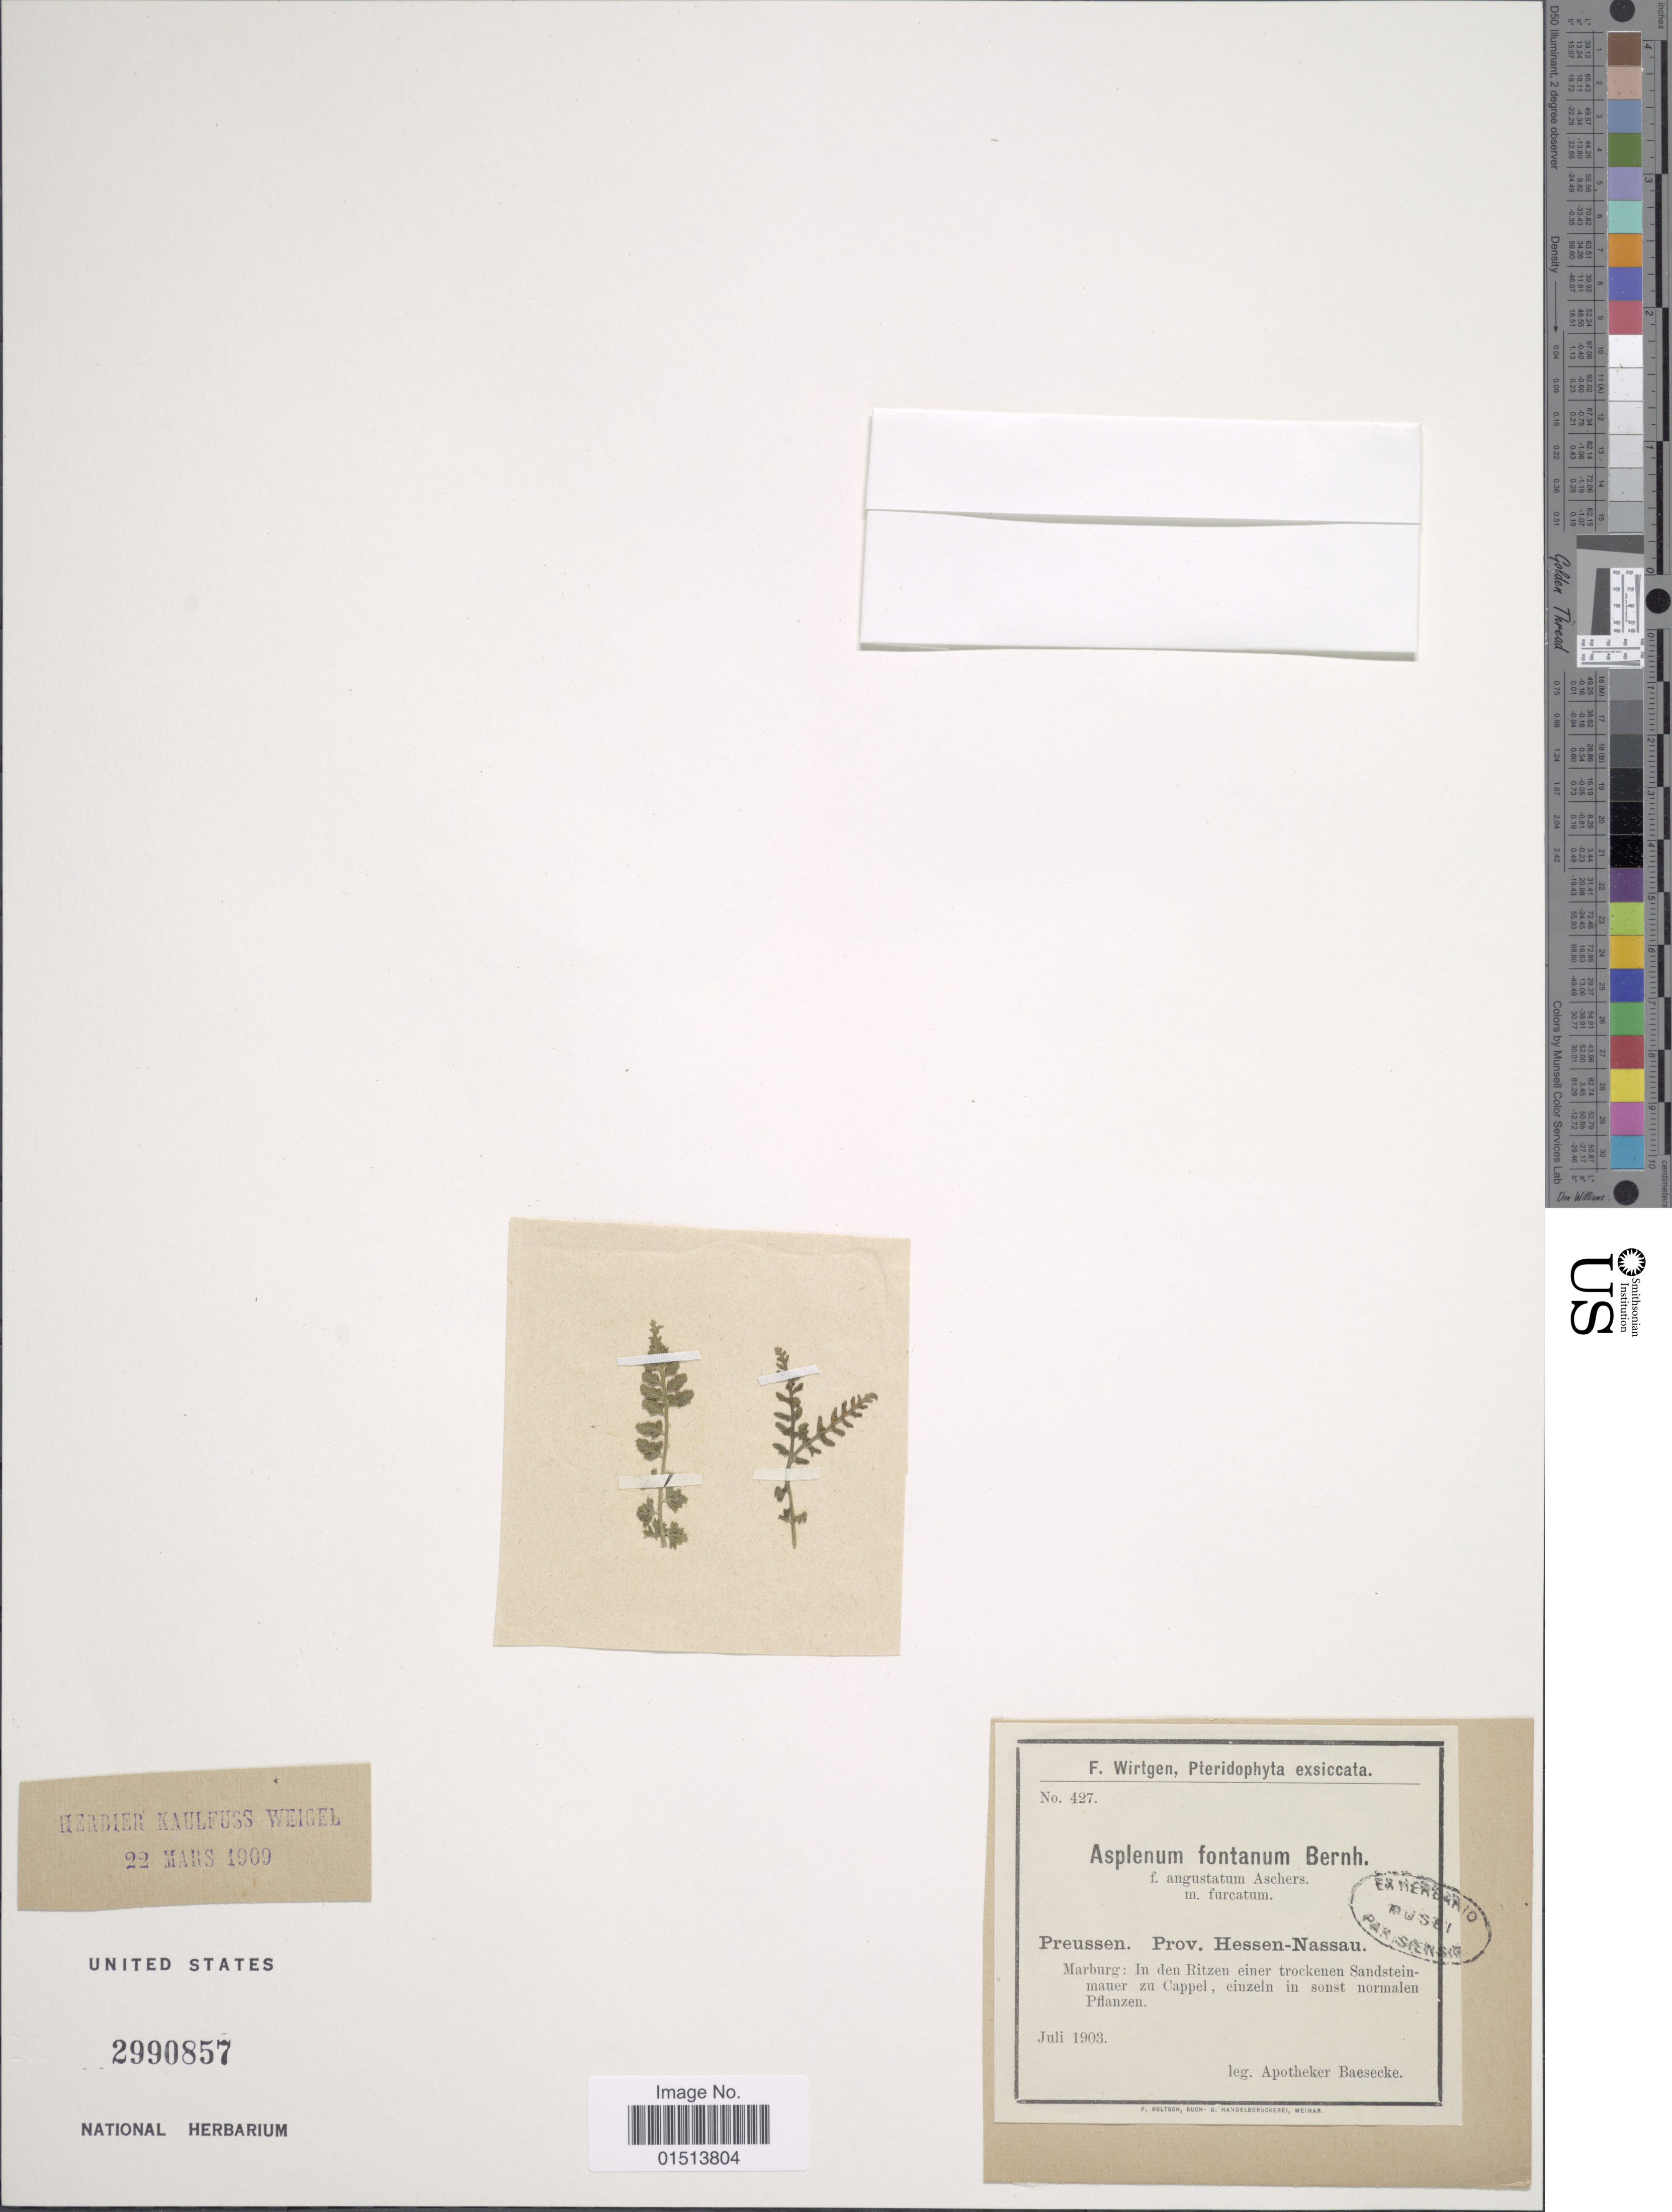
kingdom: Plantae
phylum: Tracheophyta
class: Polypodiopsida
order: Polypodiales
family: Aspleniaceae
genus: Asplenium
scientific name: Asplenium fontanum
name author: (L.) Bernh.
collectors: Baesecke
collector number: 427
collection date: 1903-07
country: Germany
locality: Preussen, Prov. Hessen-Nassau, Marbrug: in den Ritzen einer trockenen Sandsteinmauer zu Cappel, einzeln in sonst normalen Pflanzen.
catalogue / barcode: US 2990857